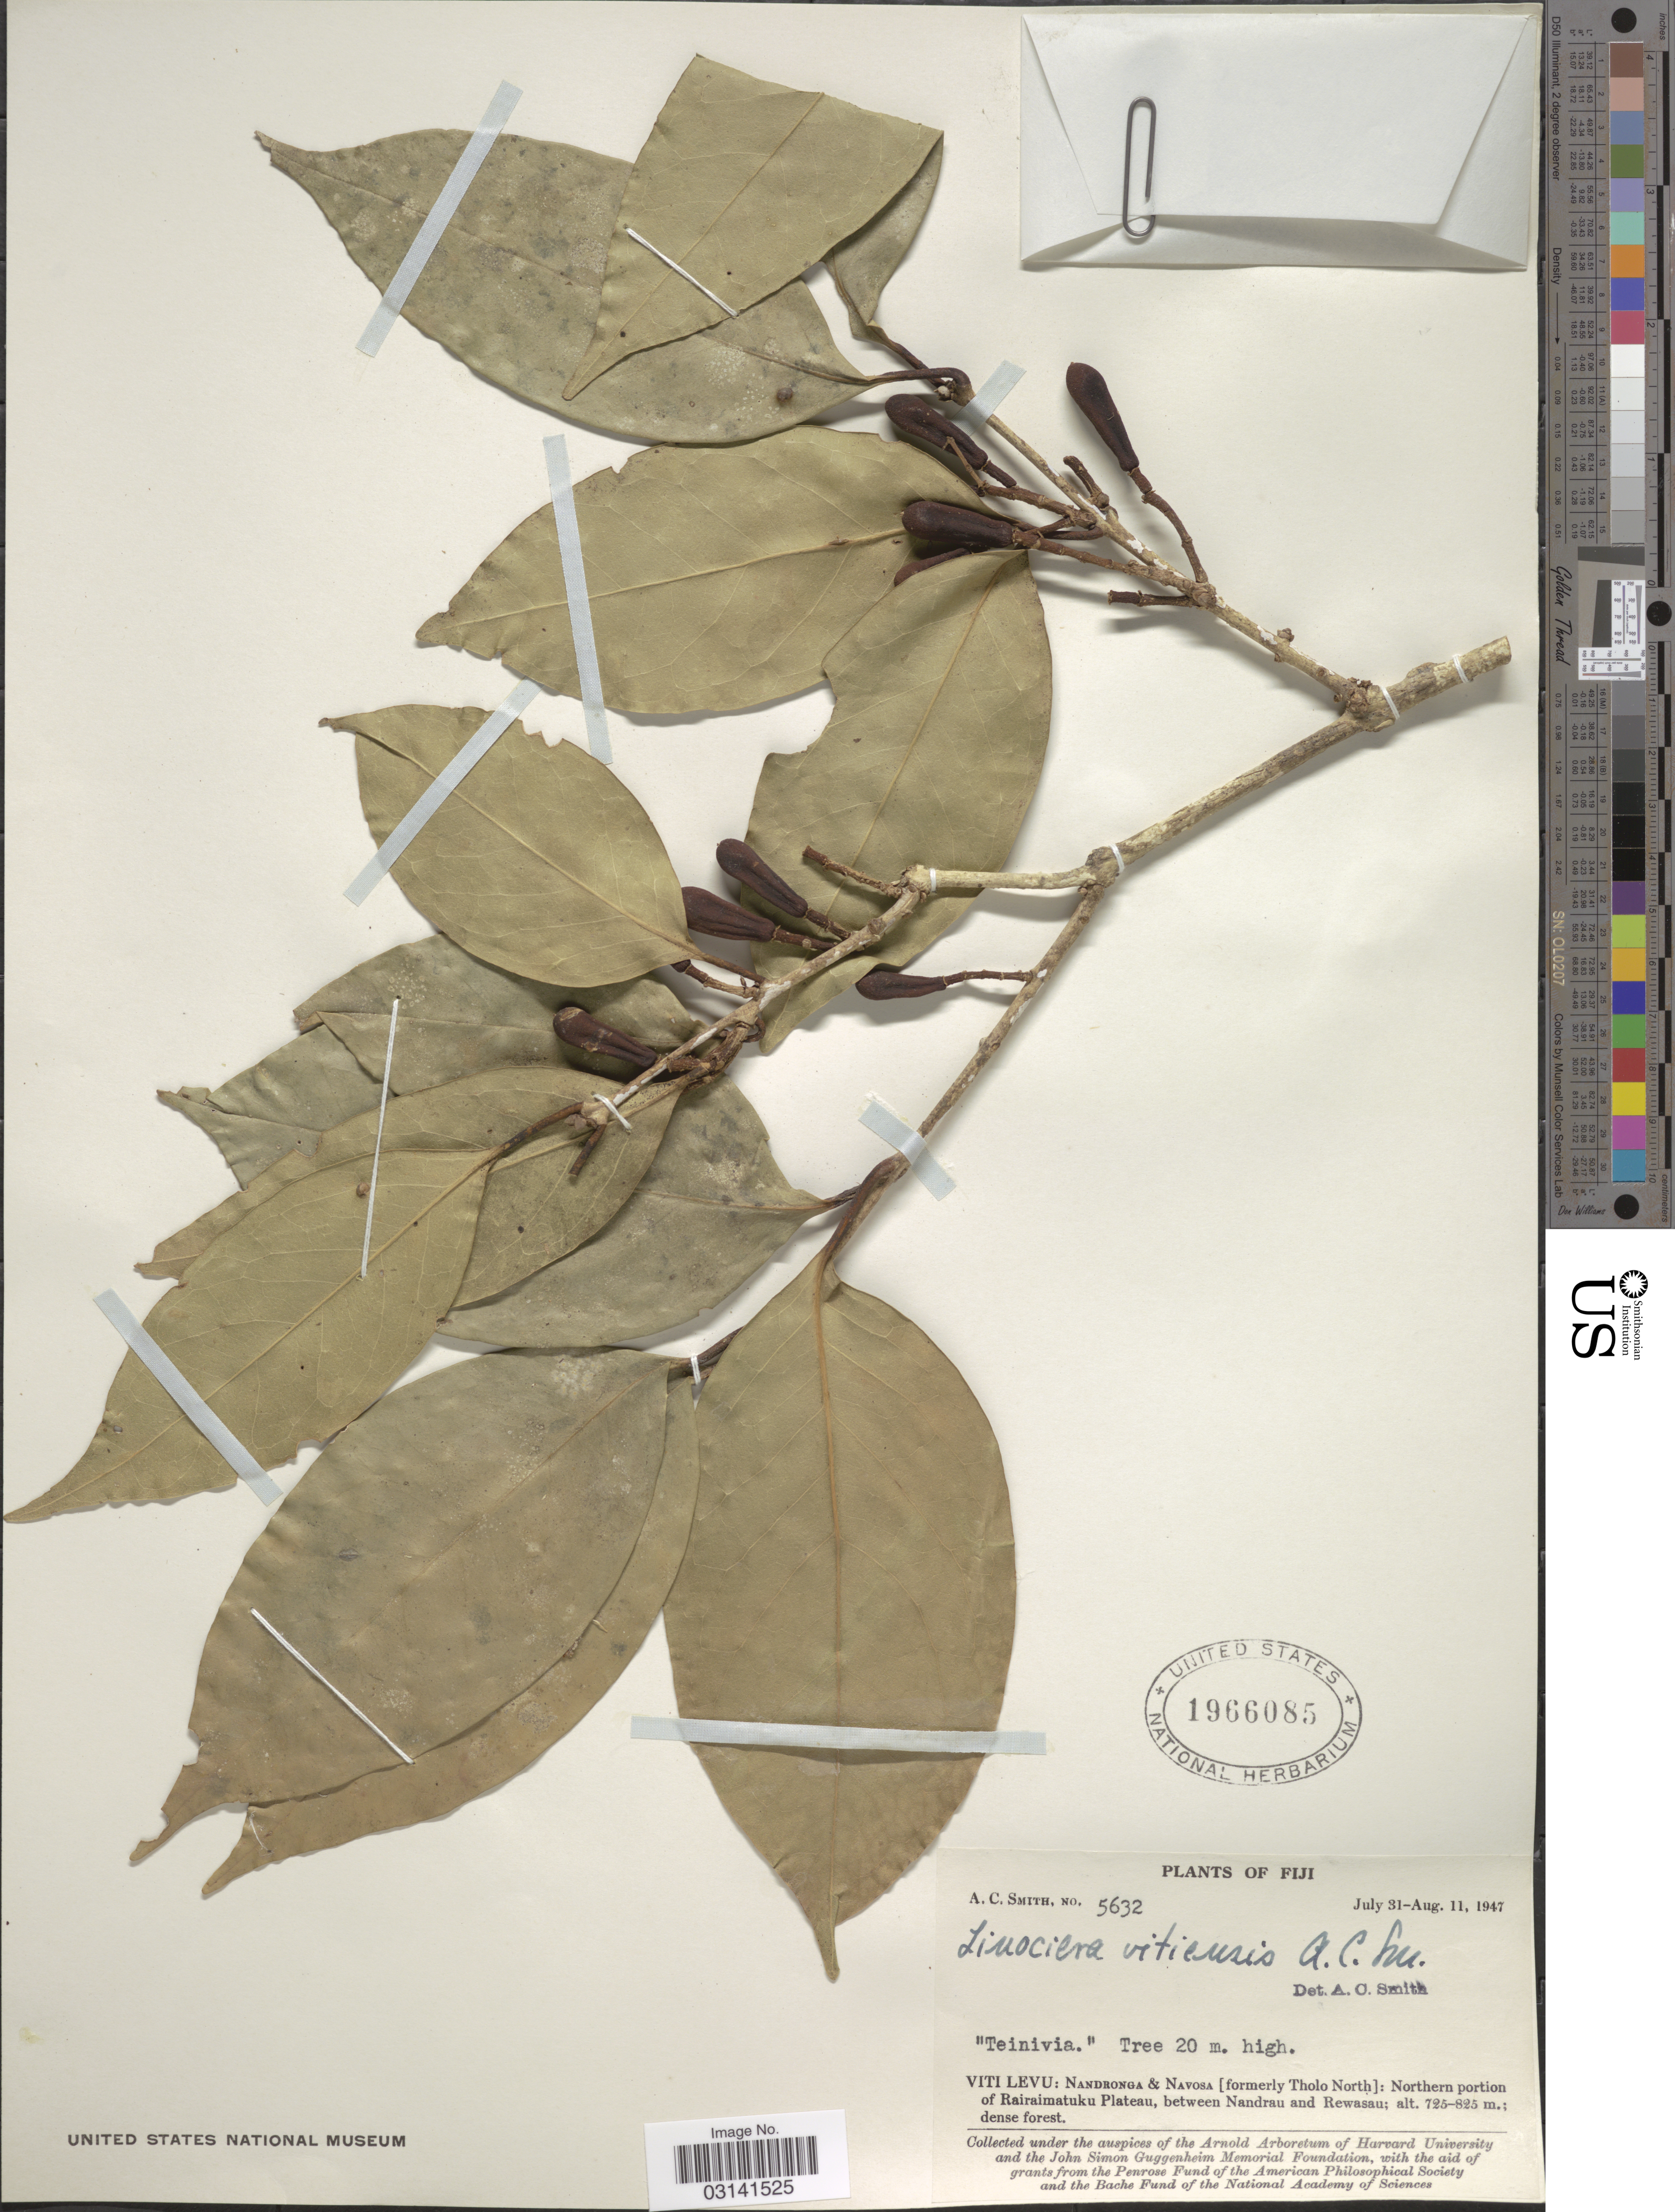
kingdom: Plantae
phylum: Tracheophyta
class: Magnoliopsida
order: Lamiales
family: Oleaceae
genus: Chionanthus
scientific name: Chionanthus vitiensis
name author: (Seem.) A.C. Sm.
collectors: A. C. Smith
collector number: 5632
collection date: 1947-07-31/1947-08-11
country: Fiji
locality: Viti Levu: Nandronga & Navosa (formerly Tholo North): Northern portion of Rairamatuku Plateau, between Nandrau and Rewasau.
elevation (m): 725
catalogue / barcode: US 1966085